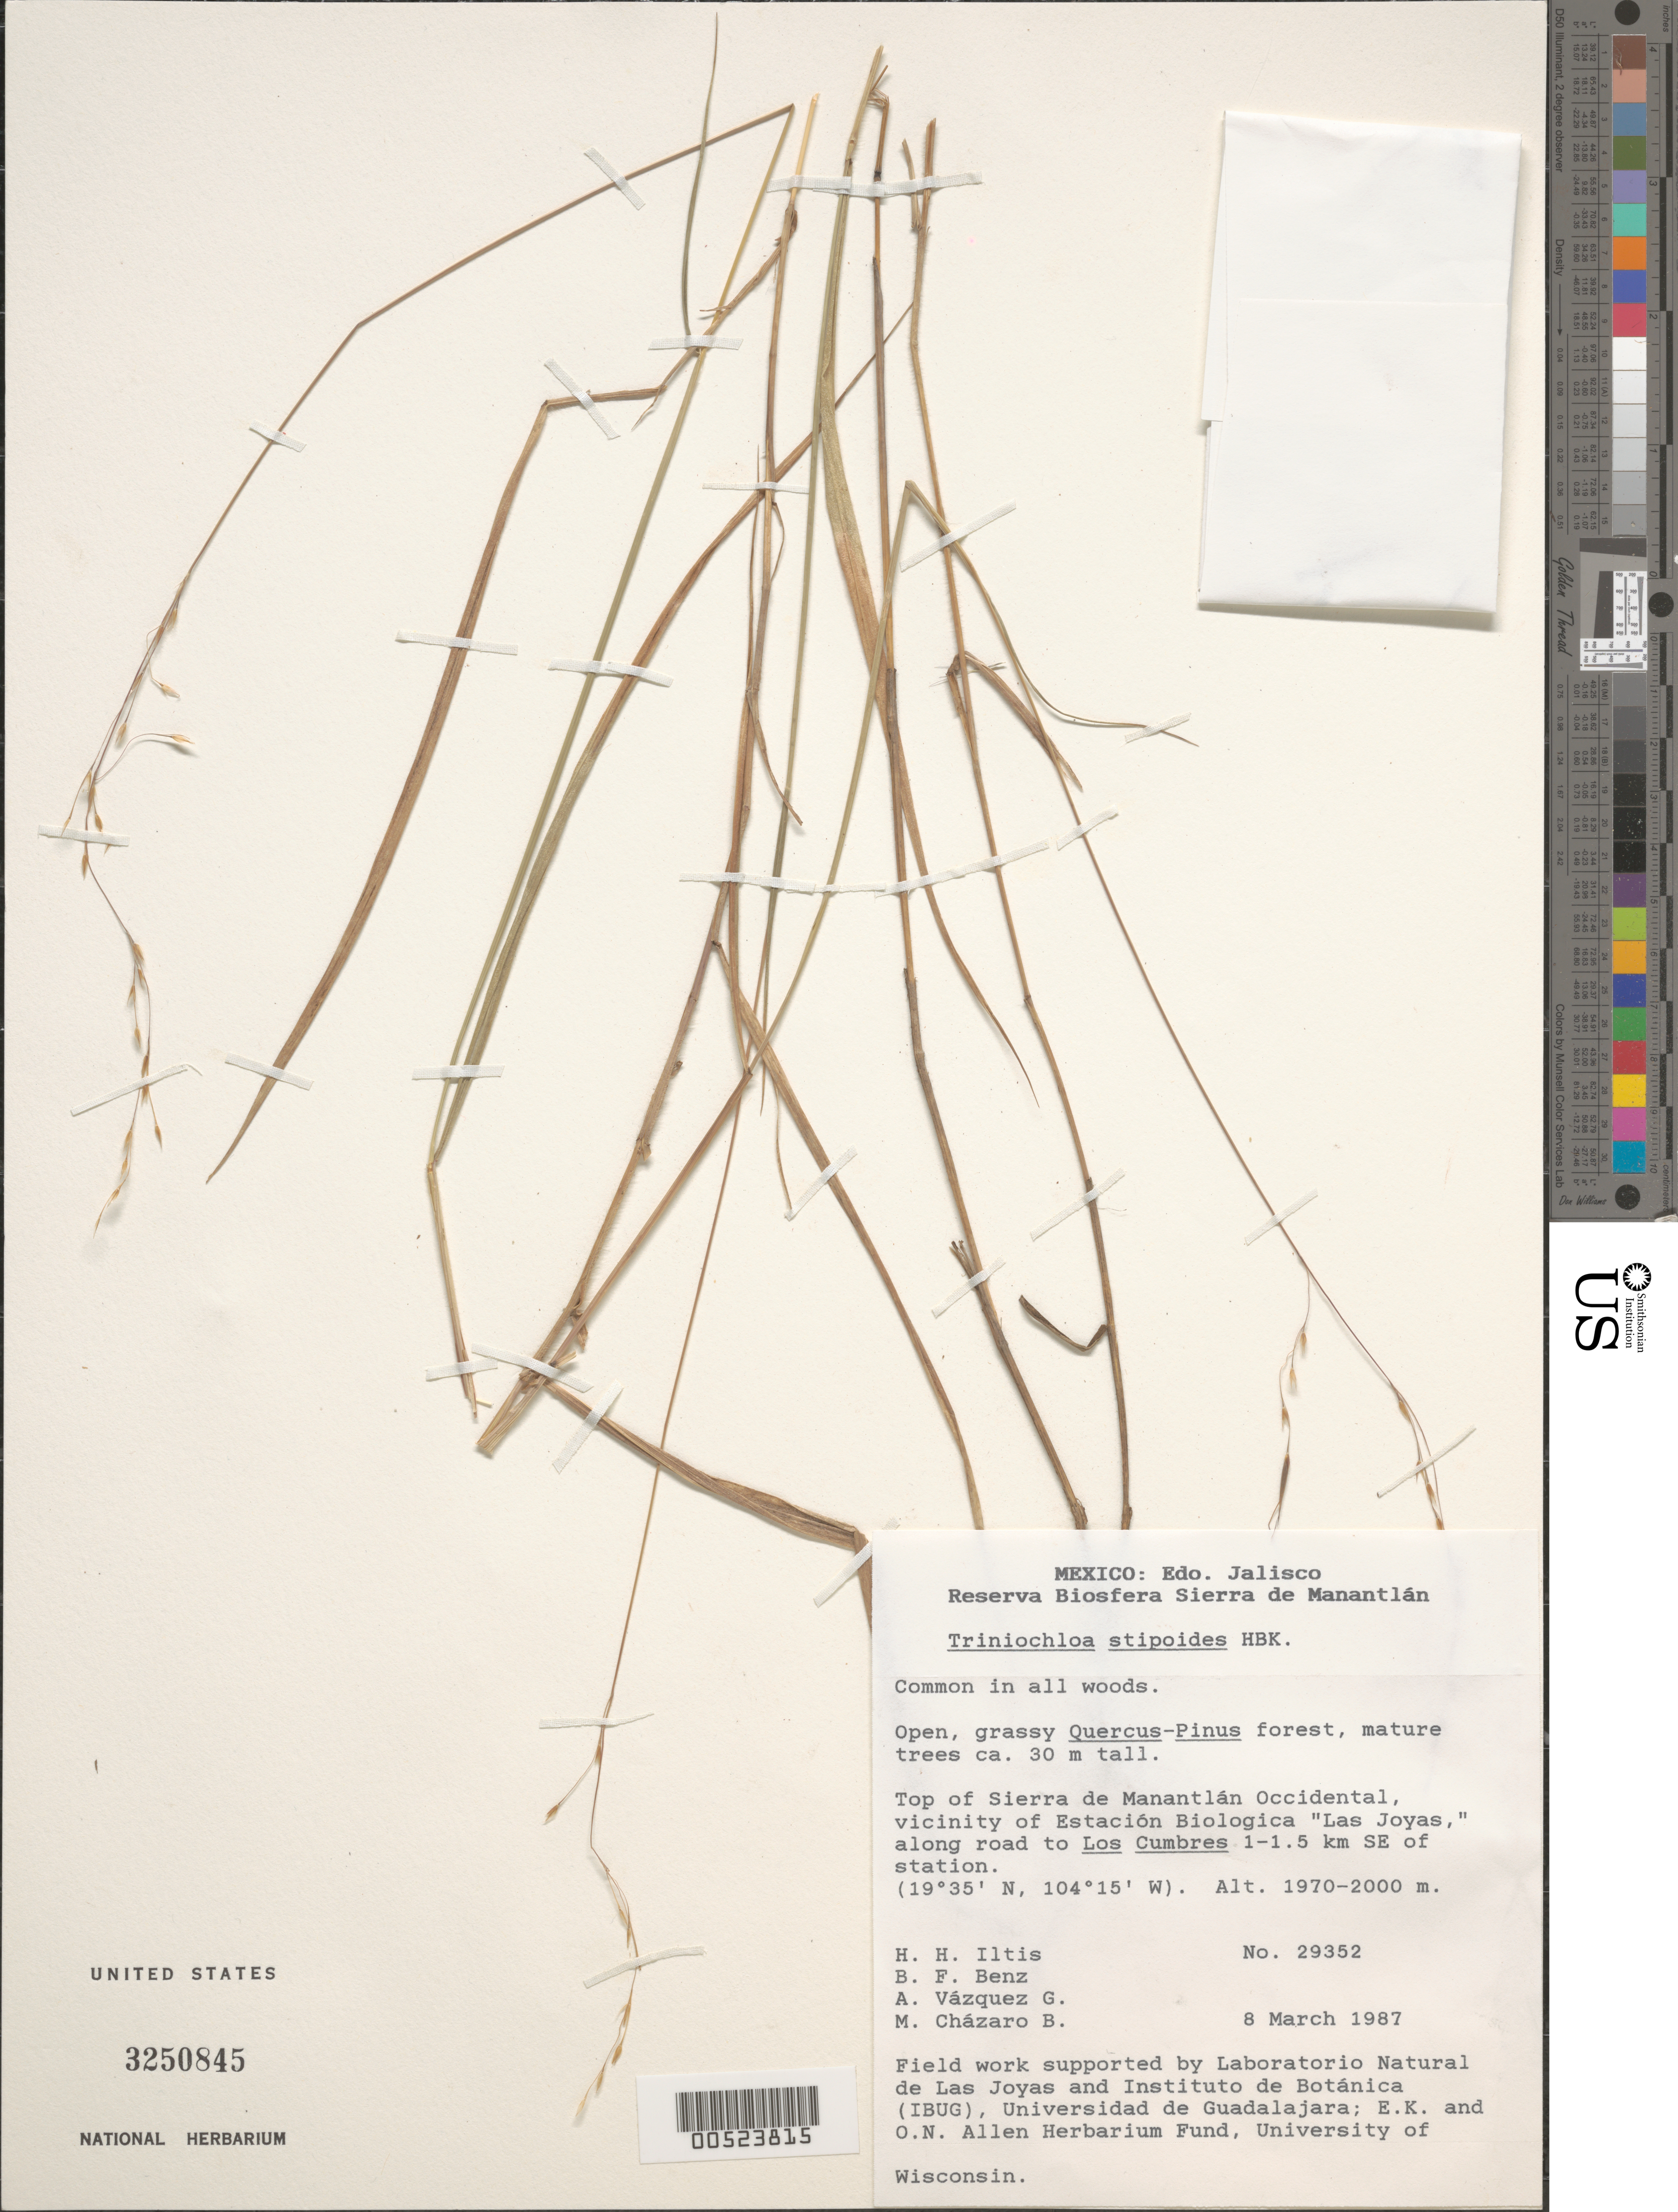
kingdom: Plantae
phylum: Tracheophyta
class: Liliopsida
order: Poales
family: Poaceae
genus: Triniochloa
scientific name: Triniochloa stipoides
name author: (Kunth) Hitchc.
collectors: H. H. Iltis, B. F. Benz, A. V zquez-G. & M. de J. Cházaro Basáñoez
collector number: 29352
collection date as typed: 8 Mar 1987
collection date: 1987-03-08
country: Mexico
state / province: Jalisco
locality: Top of Sierra de Manantlán Occidental, vicinity of Estación Biologica Las Joyas, along rd to Los Cumbres 1-1.5 km SE of sta...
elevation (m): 1970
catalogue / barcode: US 3250845